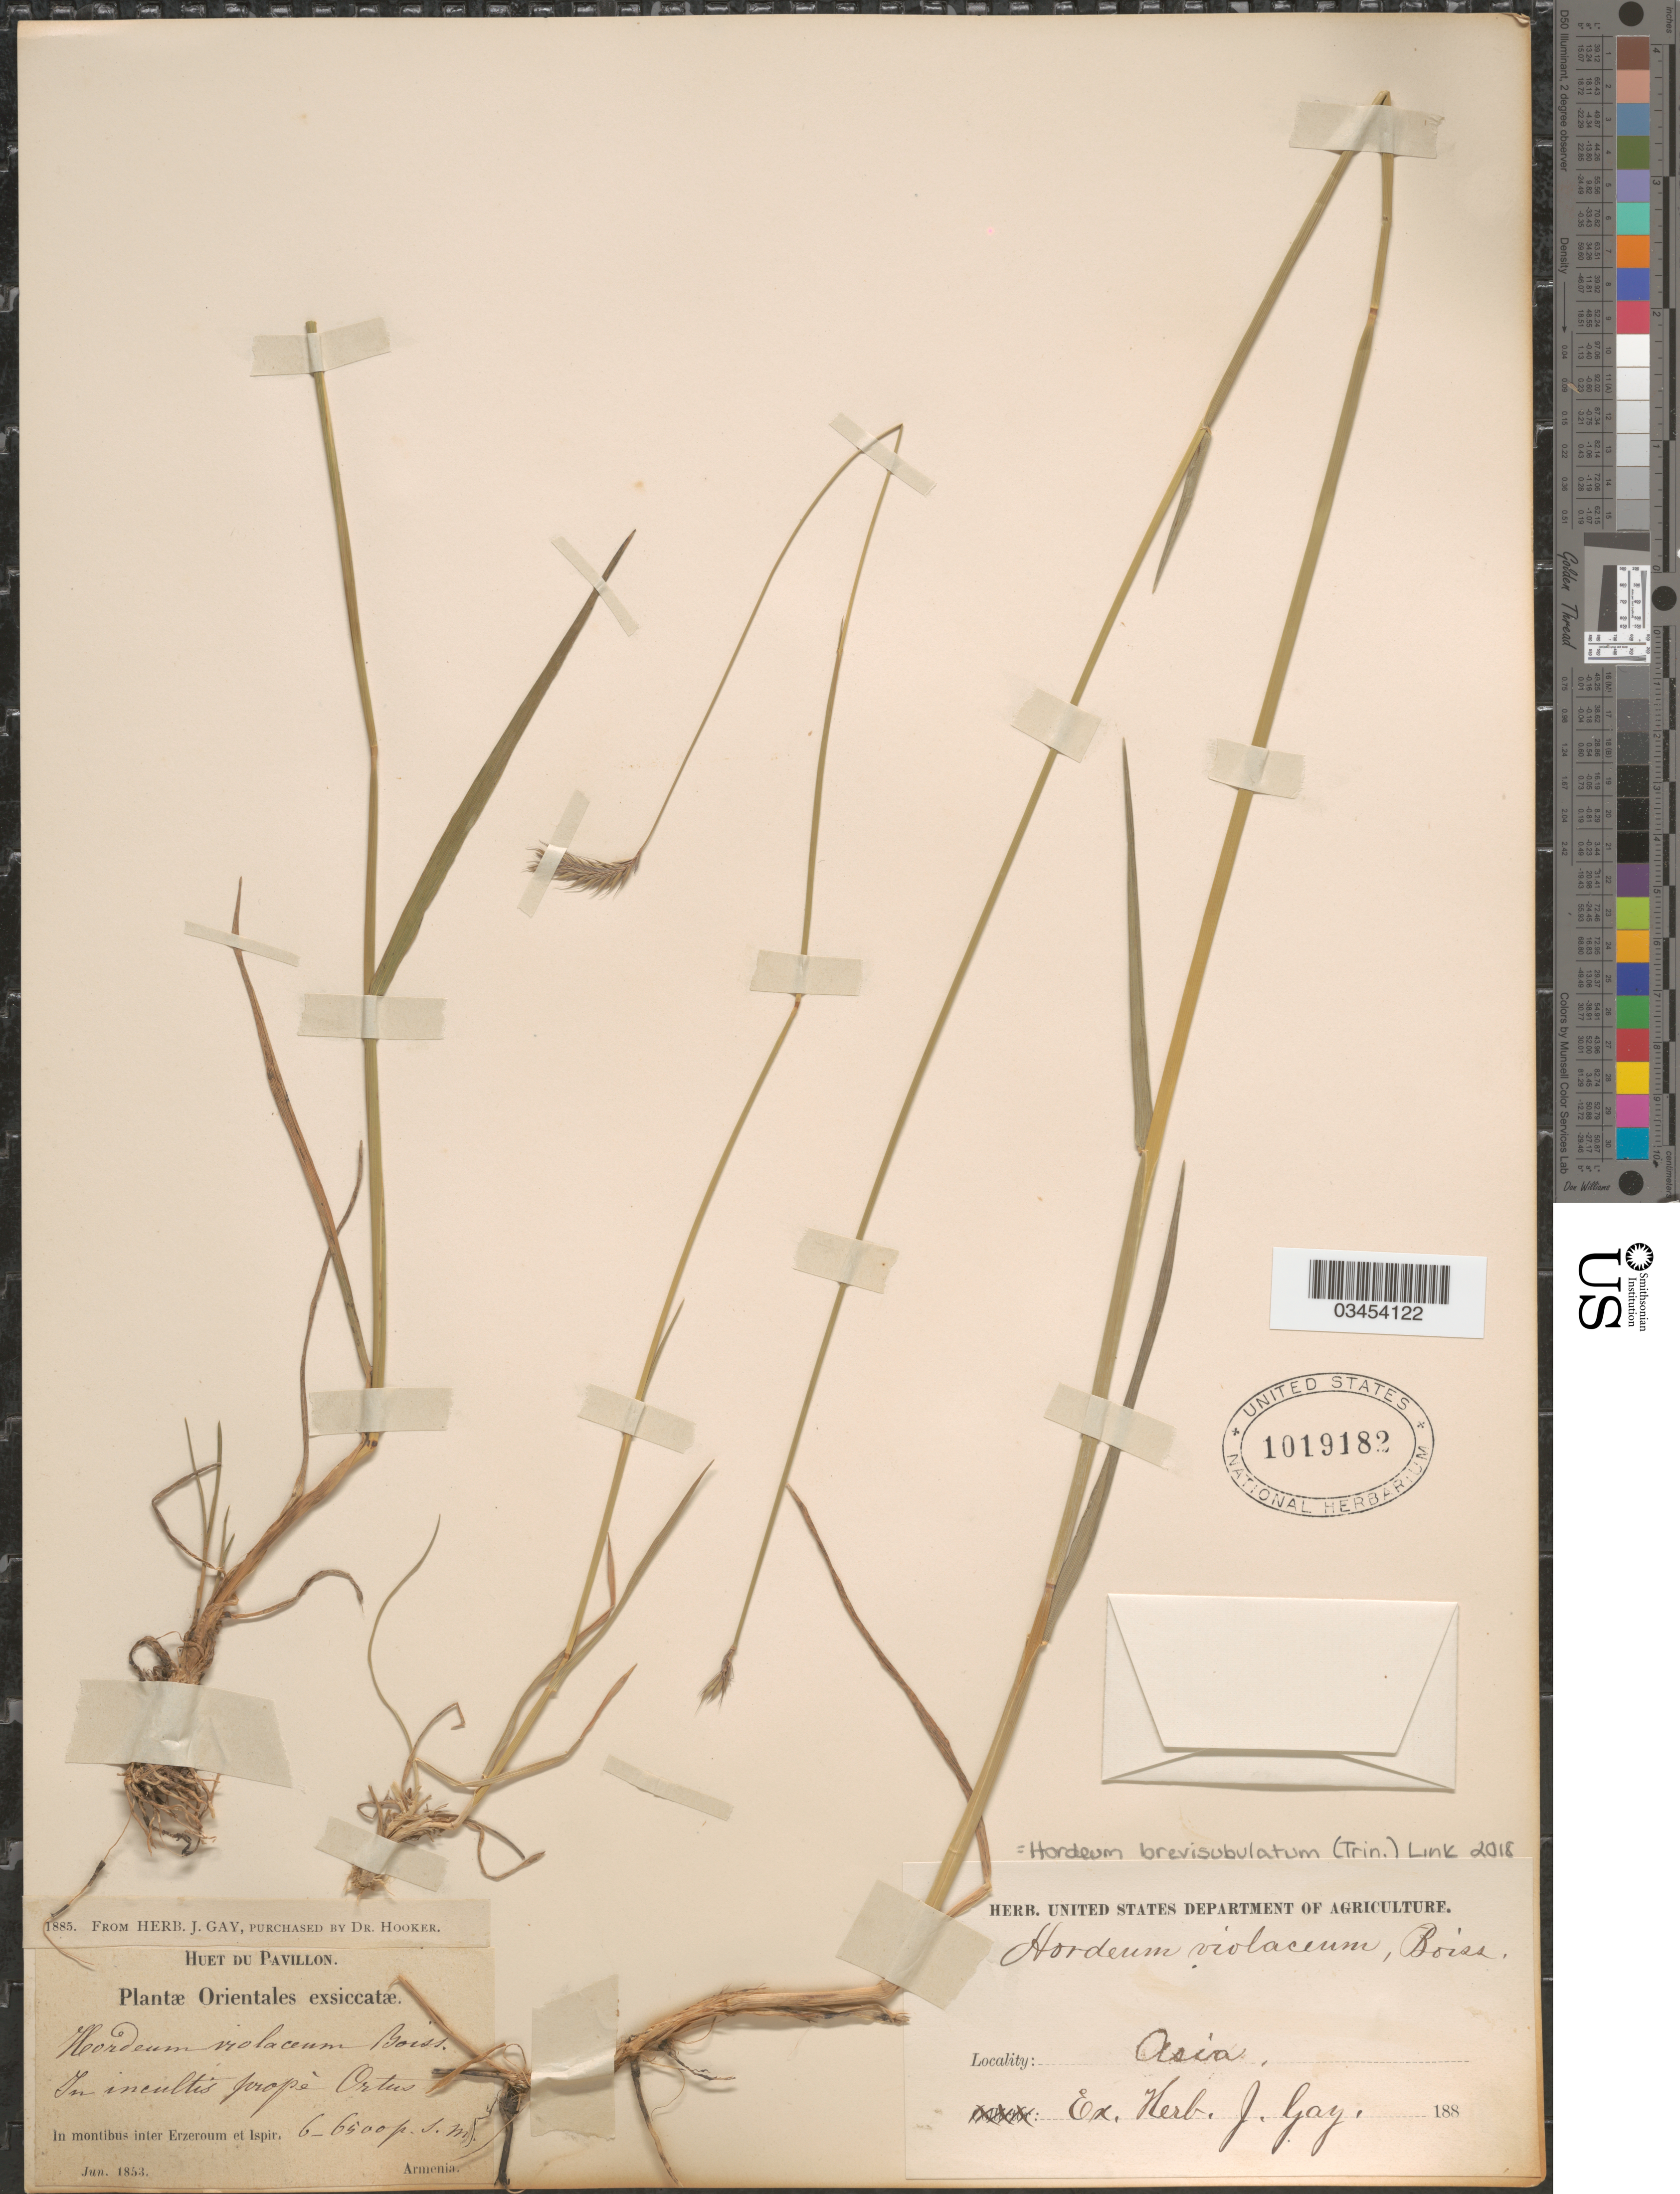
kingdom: Plantae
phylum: Tracheophyta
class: Liliopsida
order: Poales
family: Poaceae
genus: Hordeum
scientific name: Hordeum brevisubulatum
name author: (Trin.) Link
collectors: Huet du Pavillon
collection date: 1853-06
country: Armenia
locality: Orientales. In incultis propè Ortus. In montibus inter Erzeroum et Ispir. Asia.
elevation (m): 1829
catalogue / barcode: US 1019182